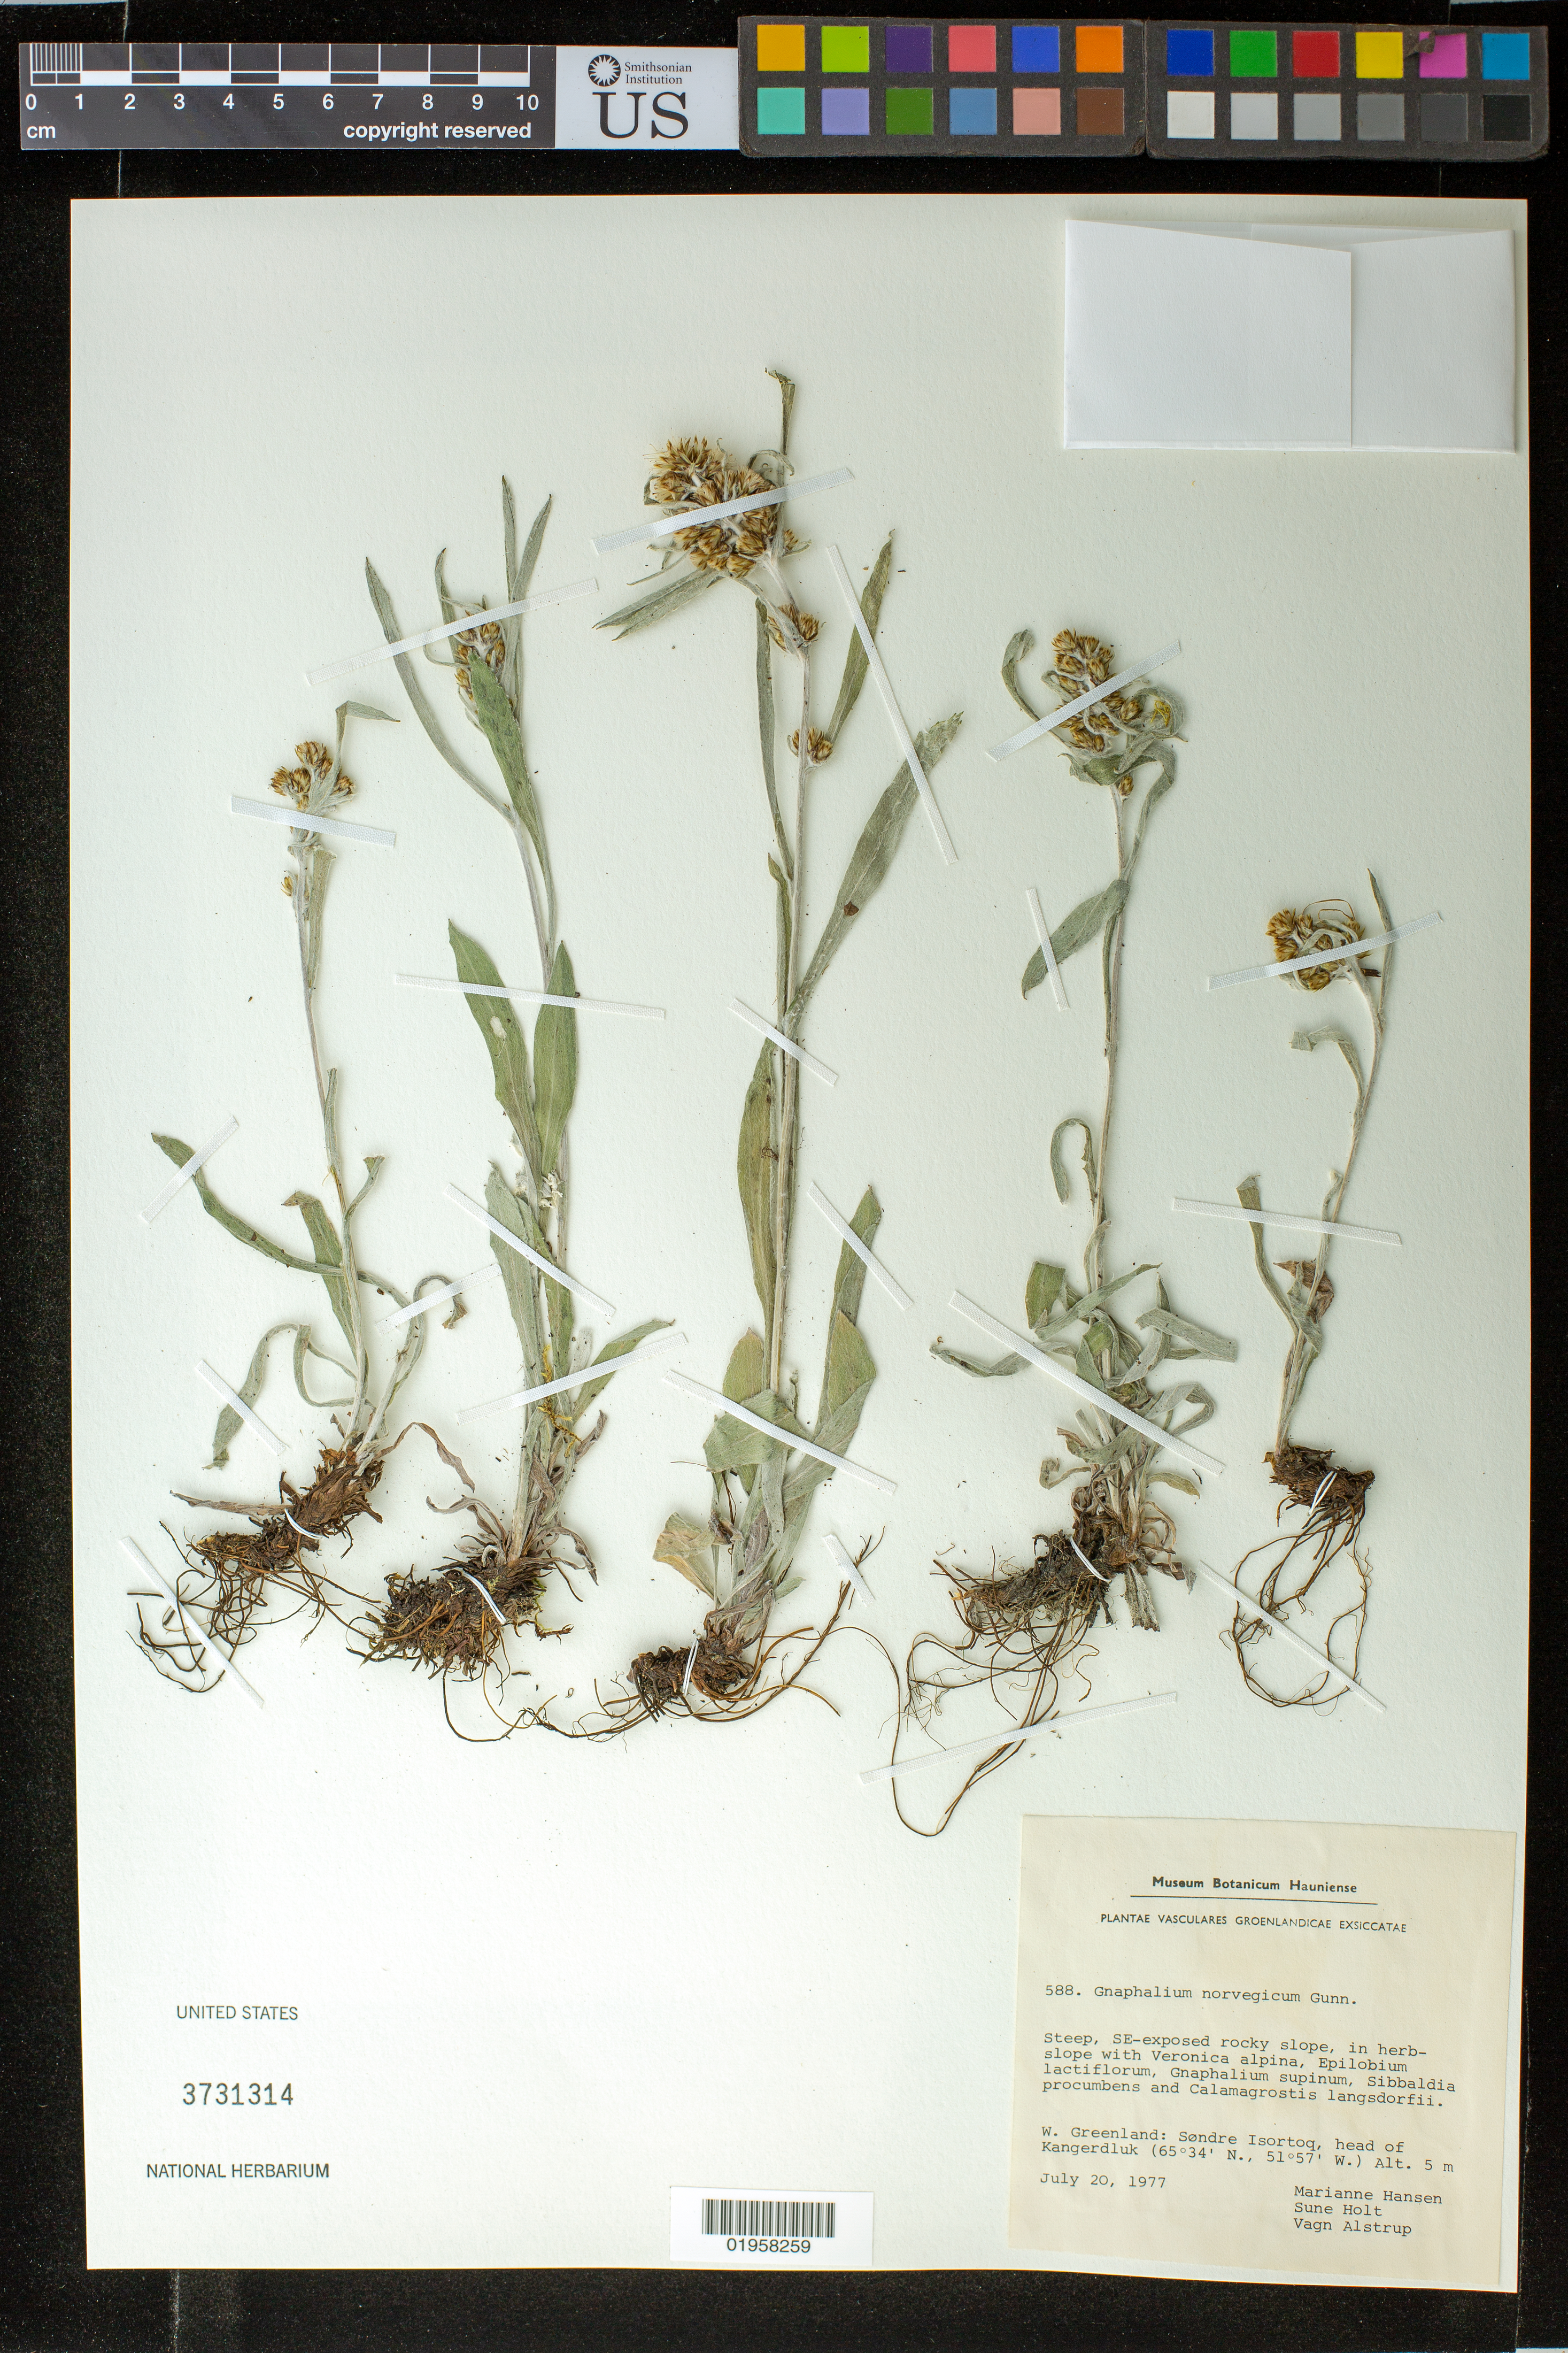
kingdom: Plantae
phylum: Tracheophyta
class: Magnoliopsida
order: Asterales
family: Asteraceae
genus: Gnaphalium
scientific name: Gnaphalium norvegicum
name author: Gunnerus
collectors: M. Hansen, S. Holt & V. Alstrup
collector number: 588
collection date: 1977-07-20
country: Greenland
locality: W. Greenland. Sondre Isortoq, head of Kangerdluk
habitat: Steep, SE-exposed rocky slope, in herb-slope with Veronica alpina, Epilobium lactiflorum, Gnaphalium supinum, Sibbaldia procumbens and Calamagrostis langsdorfili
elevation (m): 5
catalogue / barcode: US 3731314